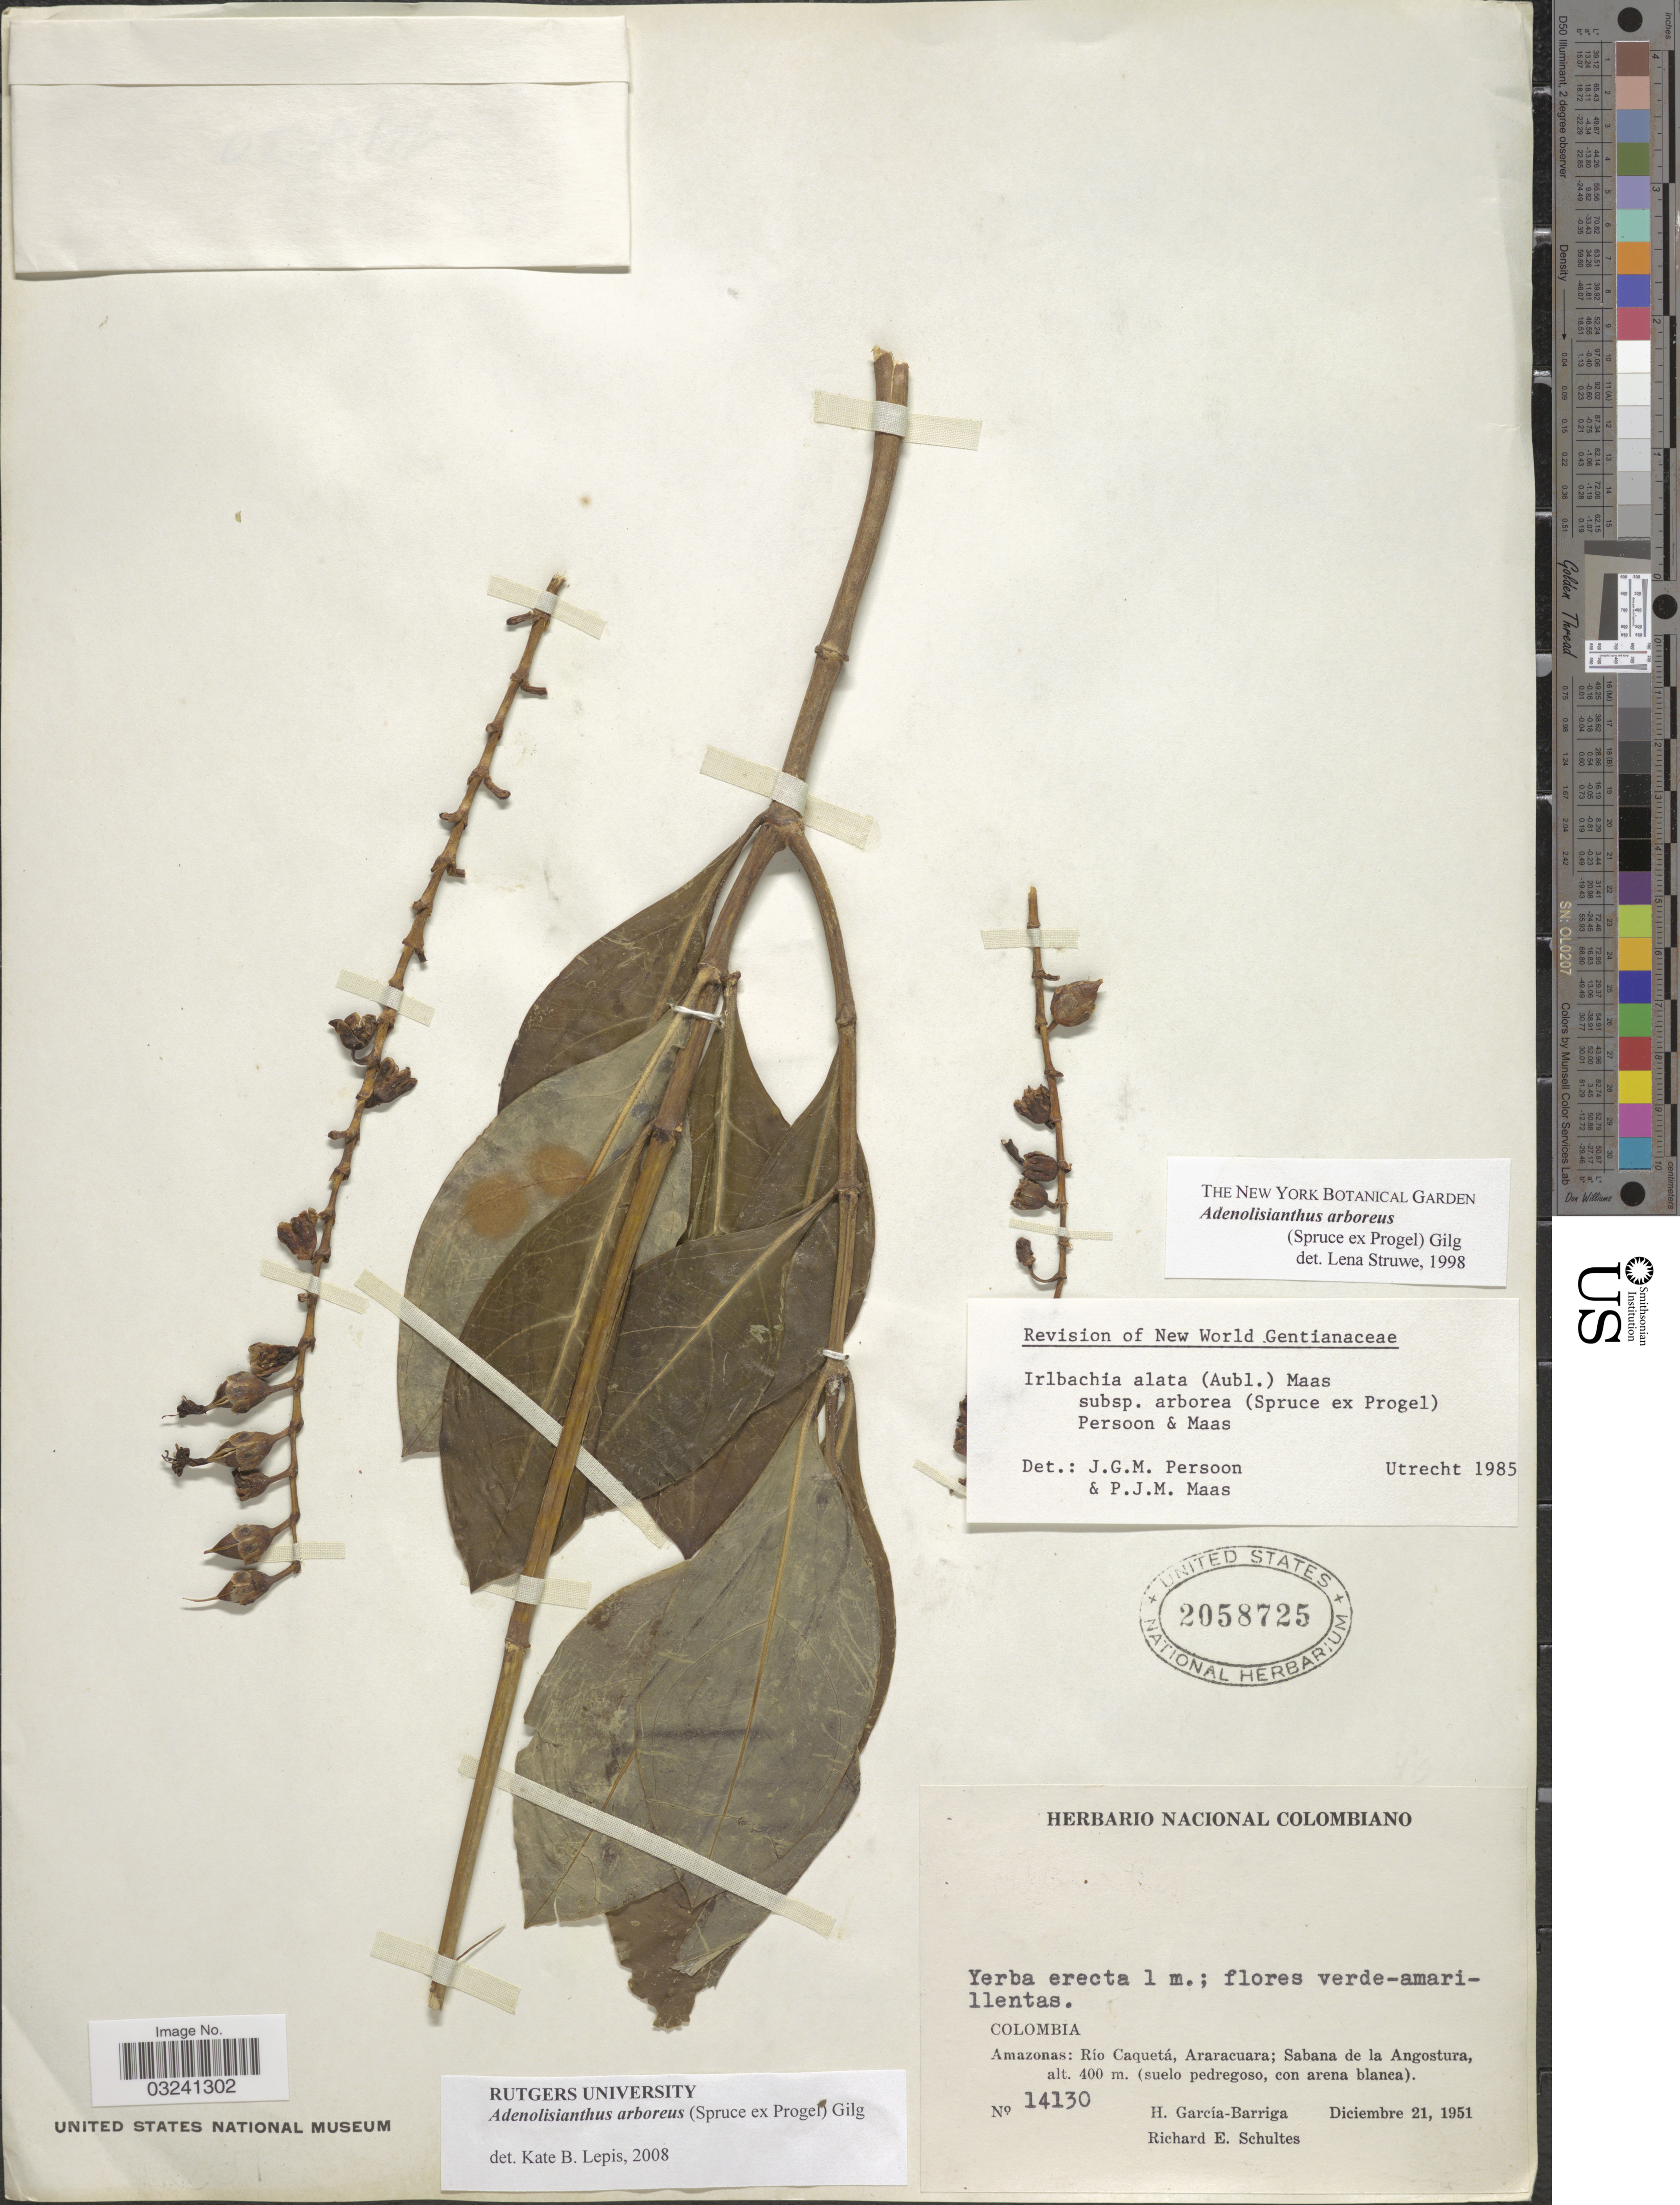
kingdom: Plantae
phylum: Tracheophyta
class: Magnoliopsida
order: Gentianales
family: Gentianaceae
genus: Adenolisianthus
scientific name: Adenolisianthus arboreus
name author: (Spruce ex Progel) Gilg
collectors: H. García Barriga & R. E. Schultes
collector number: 14130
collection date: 1951-12-21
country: Colombia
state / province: Amazônas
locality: Río Caquetá, Araracuara; Sabana de la Angostura.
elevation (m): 400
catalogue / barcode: US 2058725